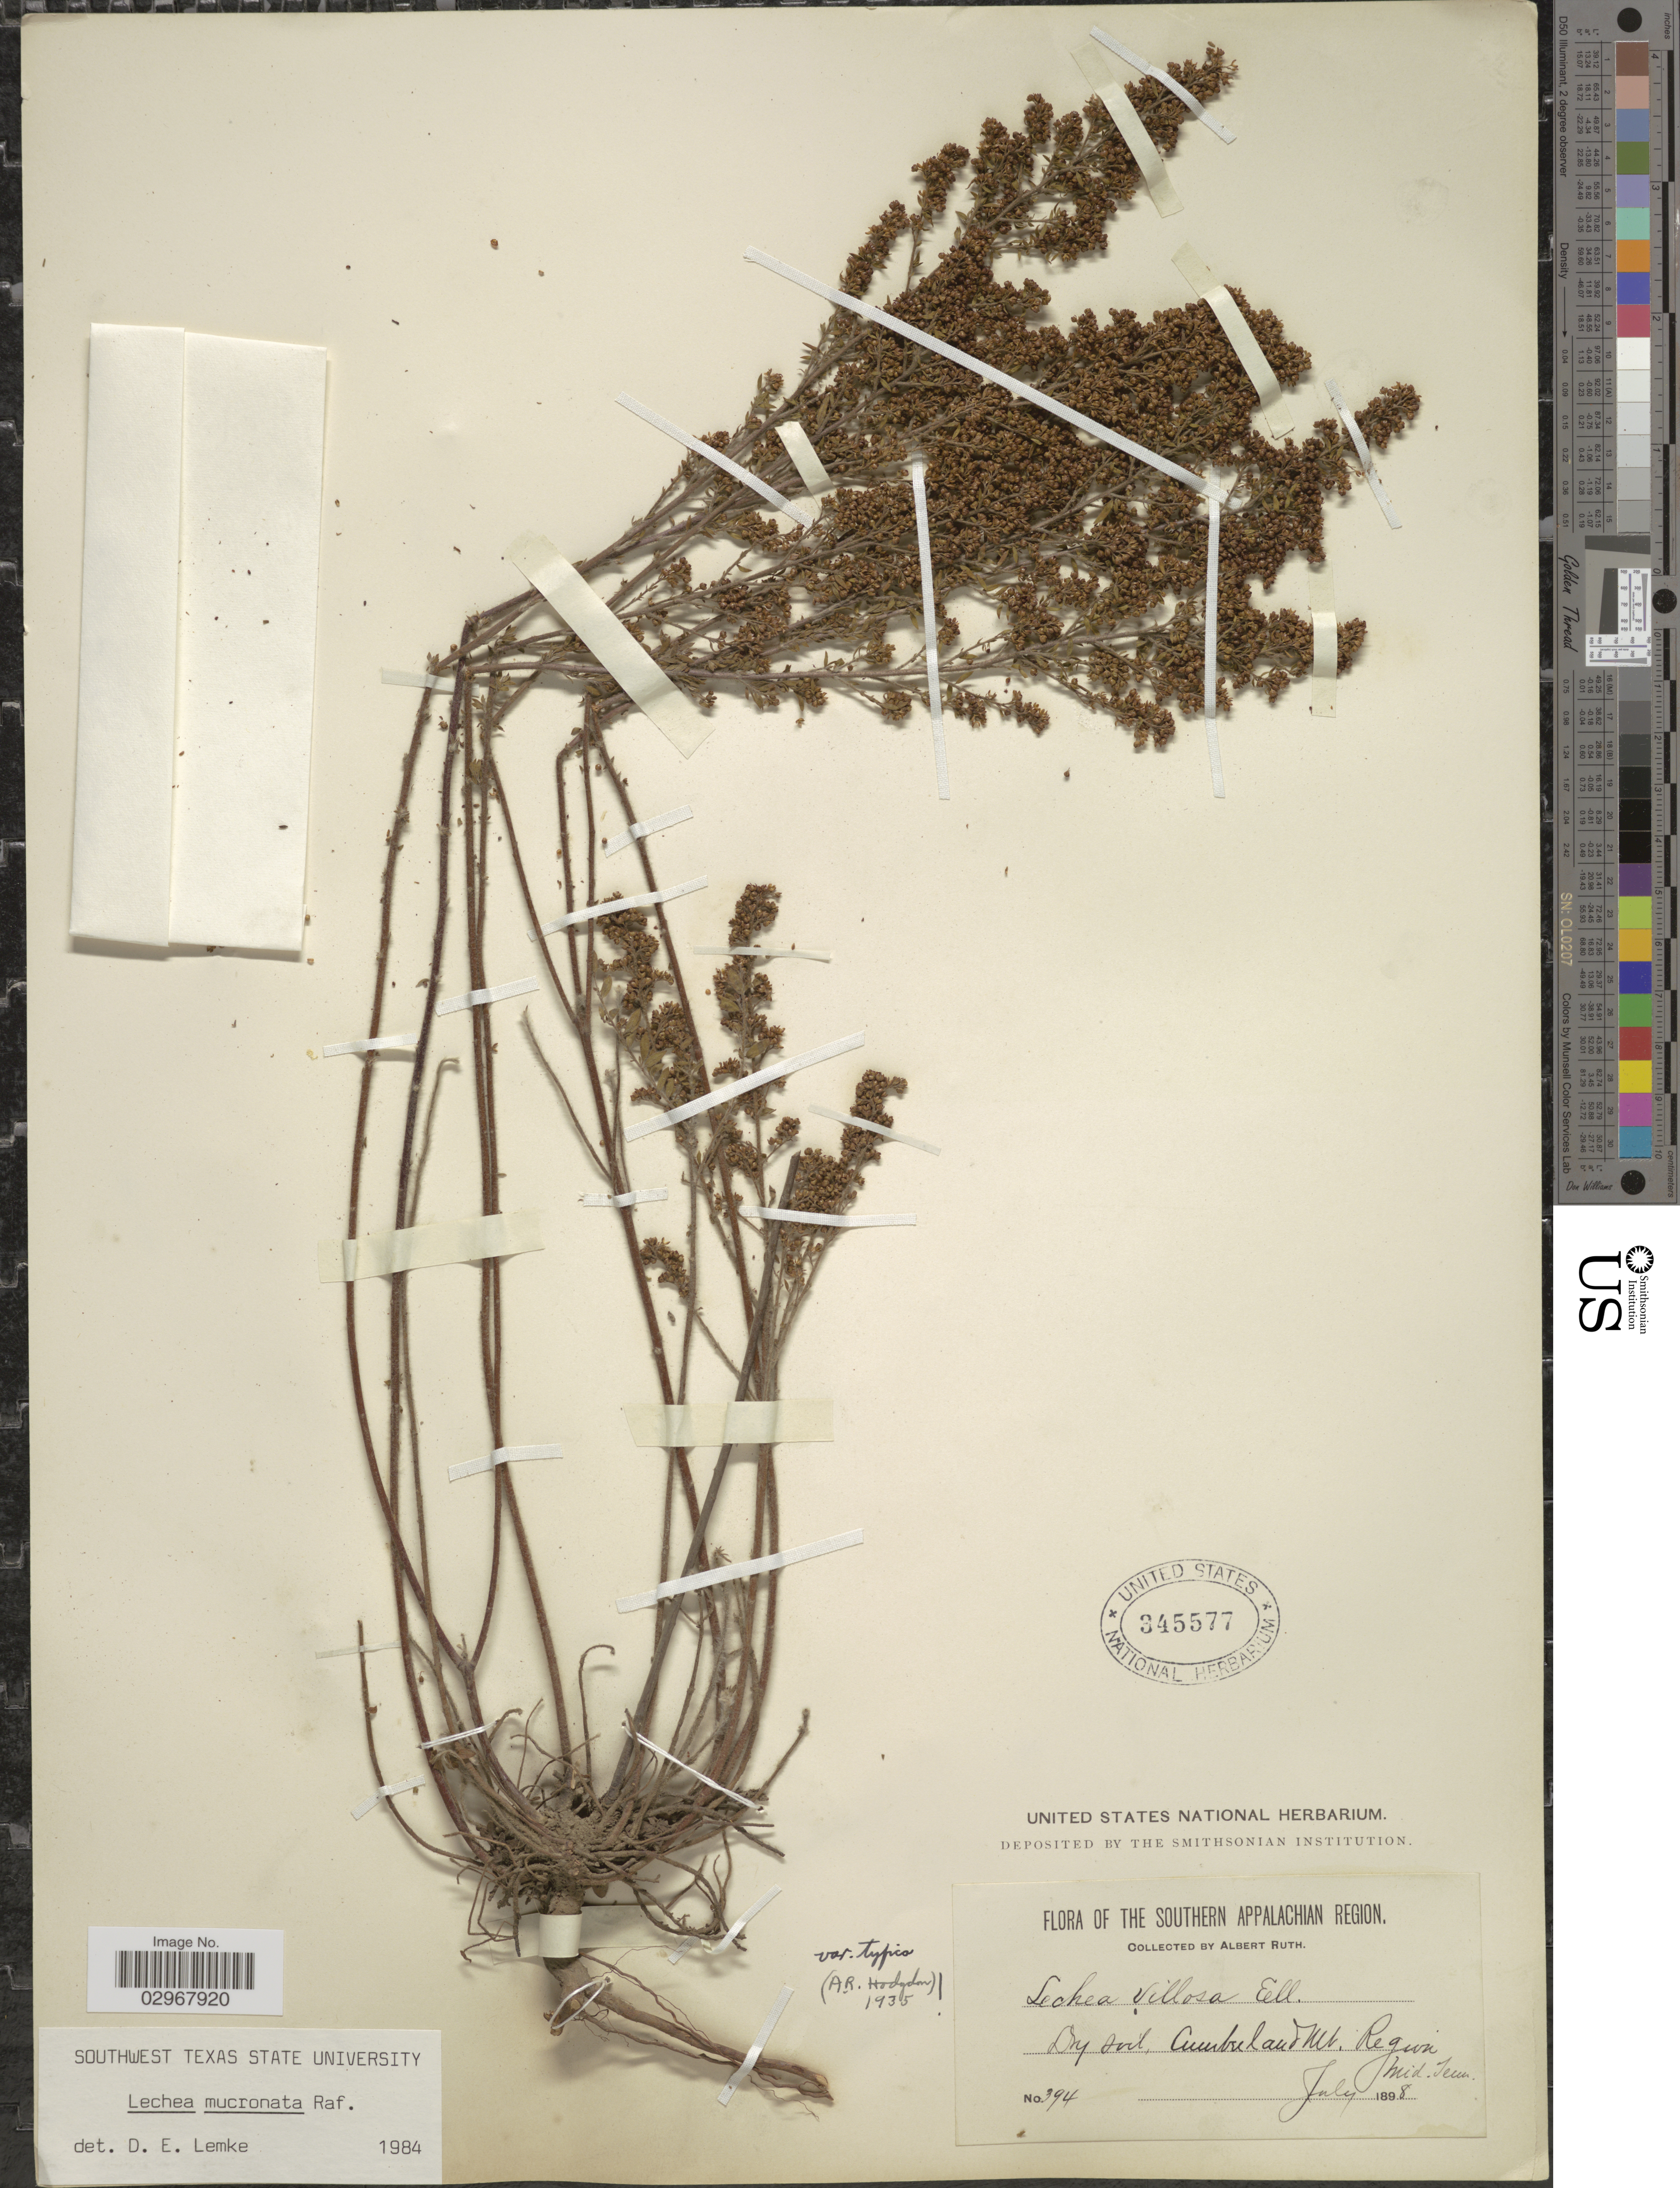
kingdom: Plantae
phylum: Tracheophyta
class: Magnoliopsida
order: Malvales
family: Cistaceae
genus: Lechea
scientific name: Lechea mucronata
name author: Raf.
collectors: A. Ruth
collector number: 394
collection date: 1898-07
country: United States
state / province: Tennessee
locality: Southern Appalachian Region. Dry soil, Cumberland Mt. Region Mid. Tenn.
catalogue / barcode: US 345577